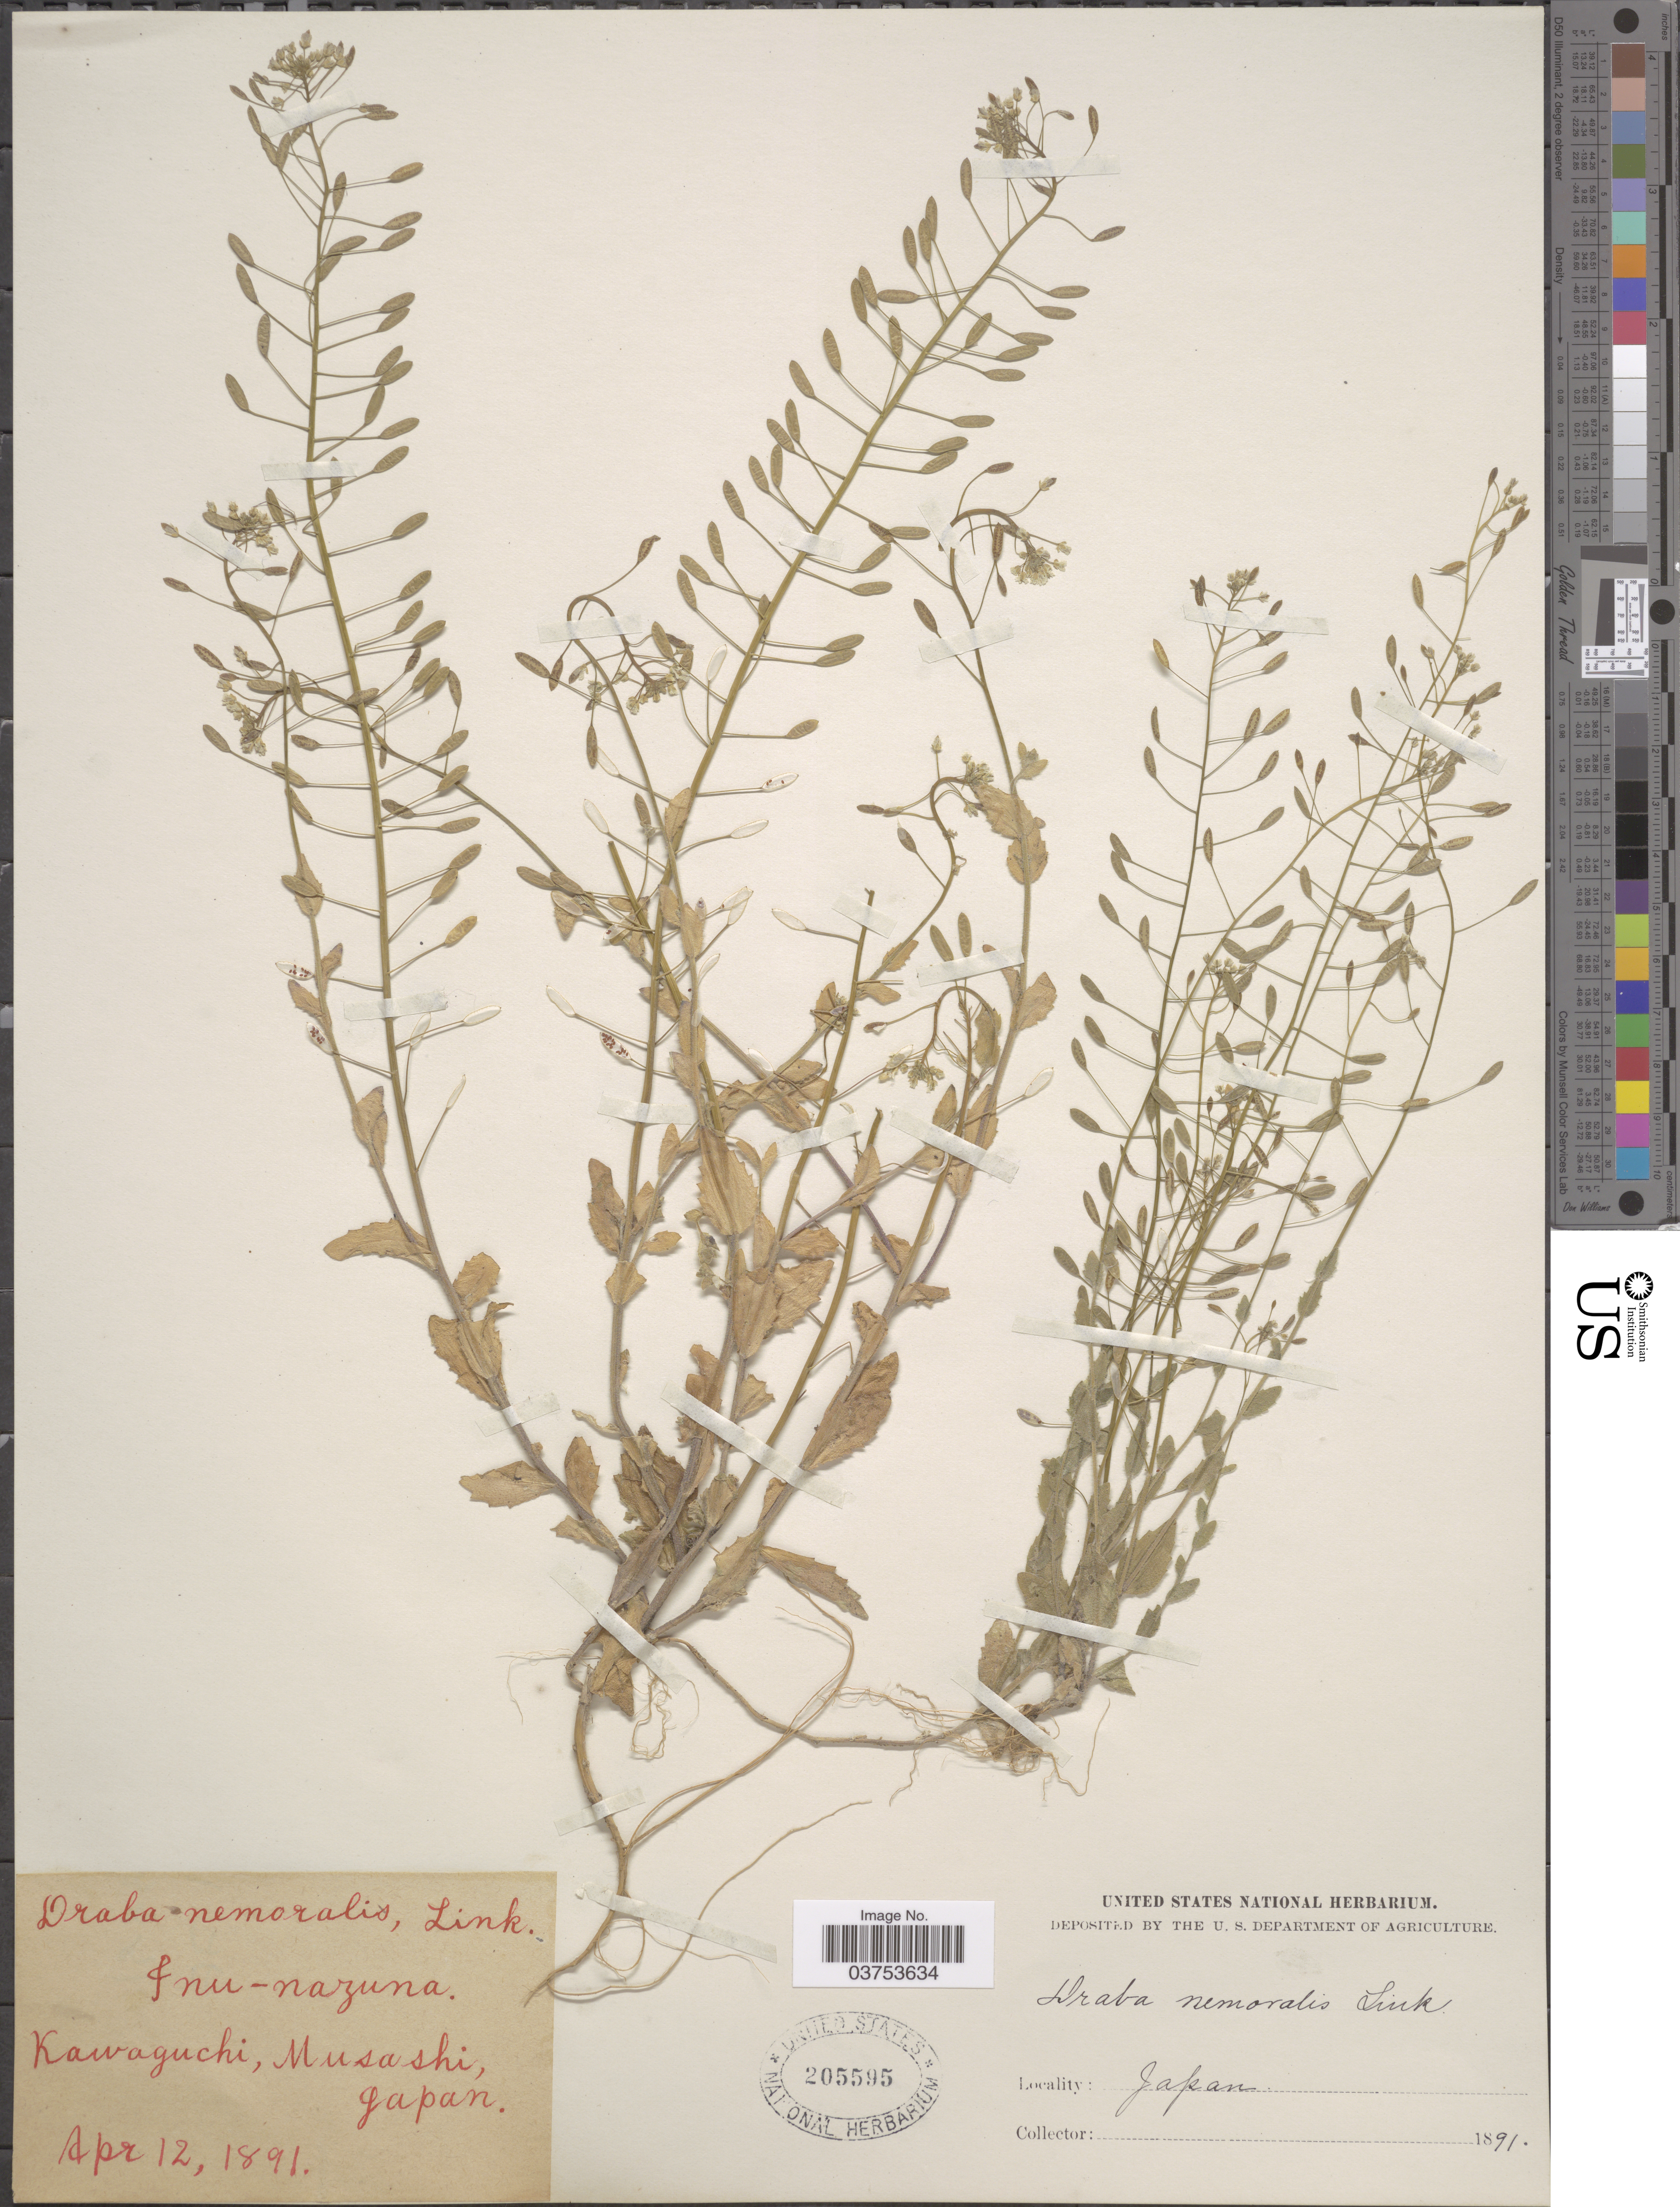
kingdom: Plantae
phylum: Tracheophyta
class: Magnoliopsida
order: Brassicales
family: Brassicaceae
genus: Draba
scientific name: Draba nemoralis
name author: Ehrh.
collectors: ex herb. United States National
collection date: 1891-04-12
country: Japan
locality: Kawaguchi, Musashi.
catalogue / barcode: US 205595